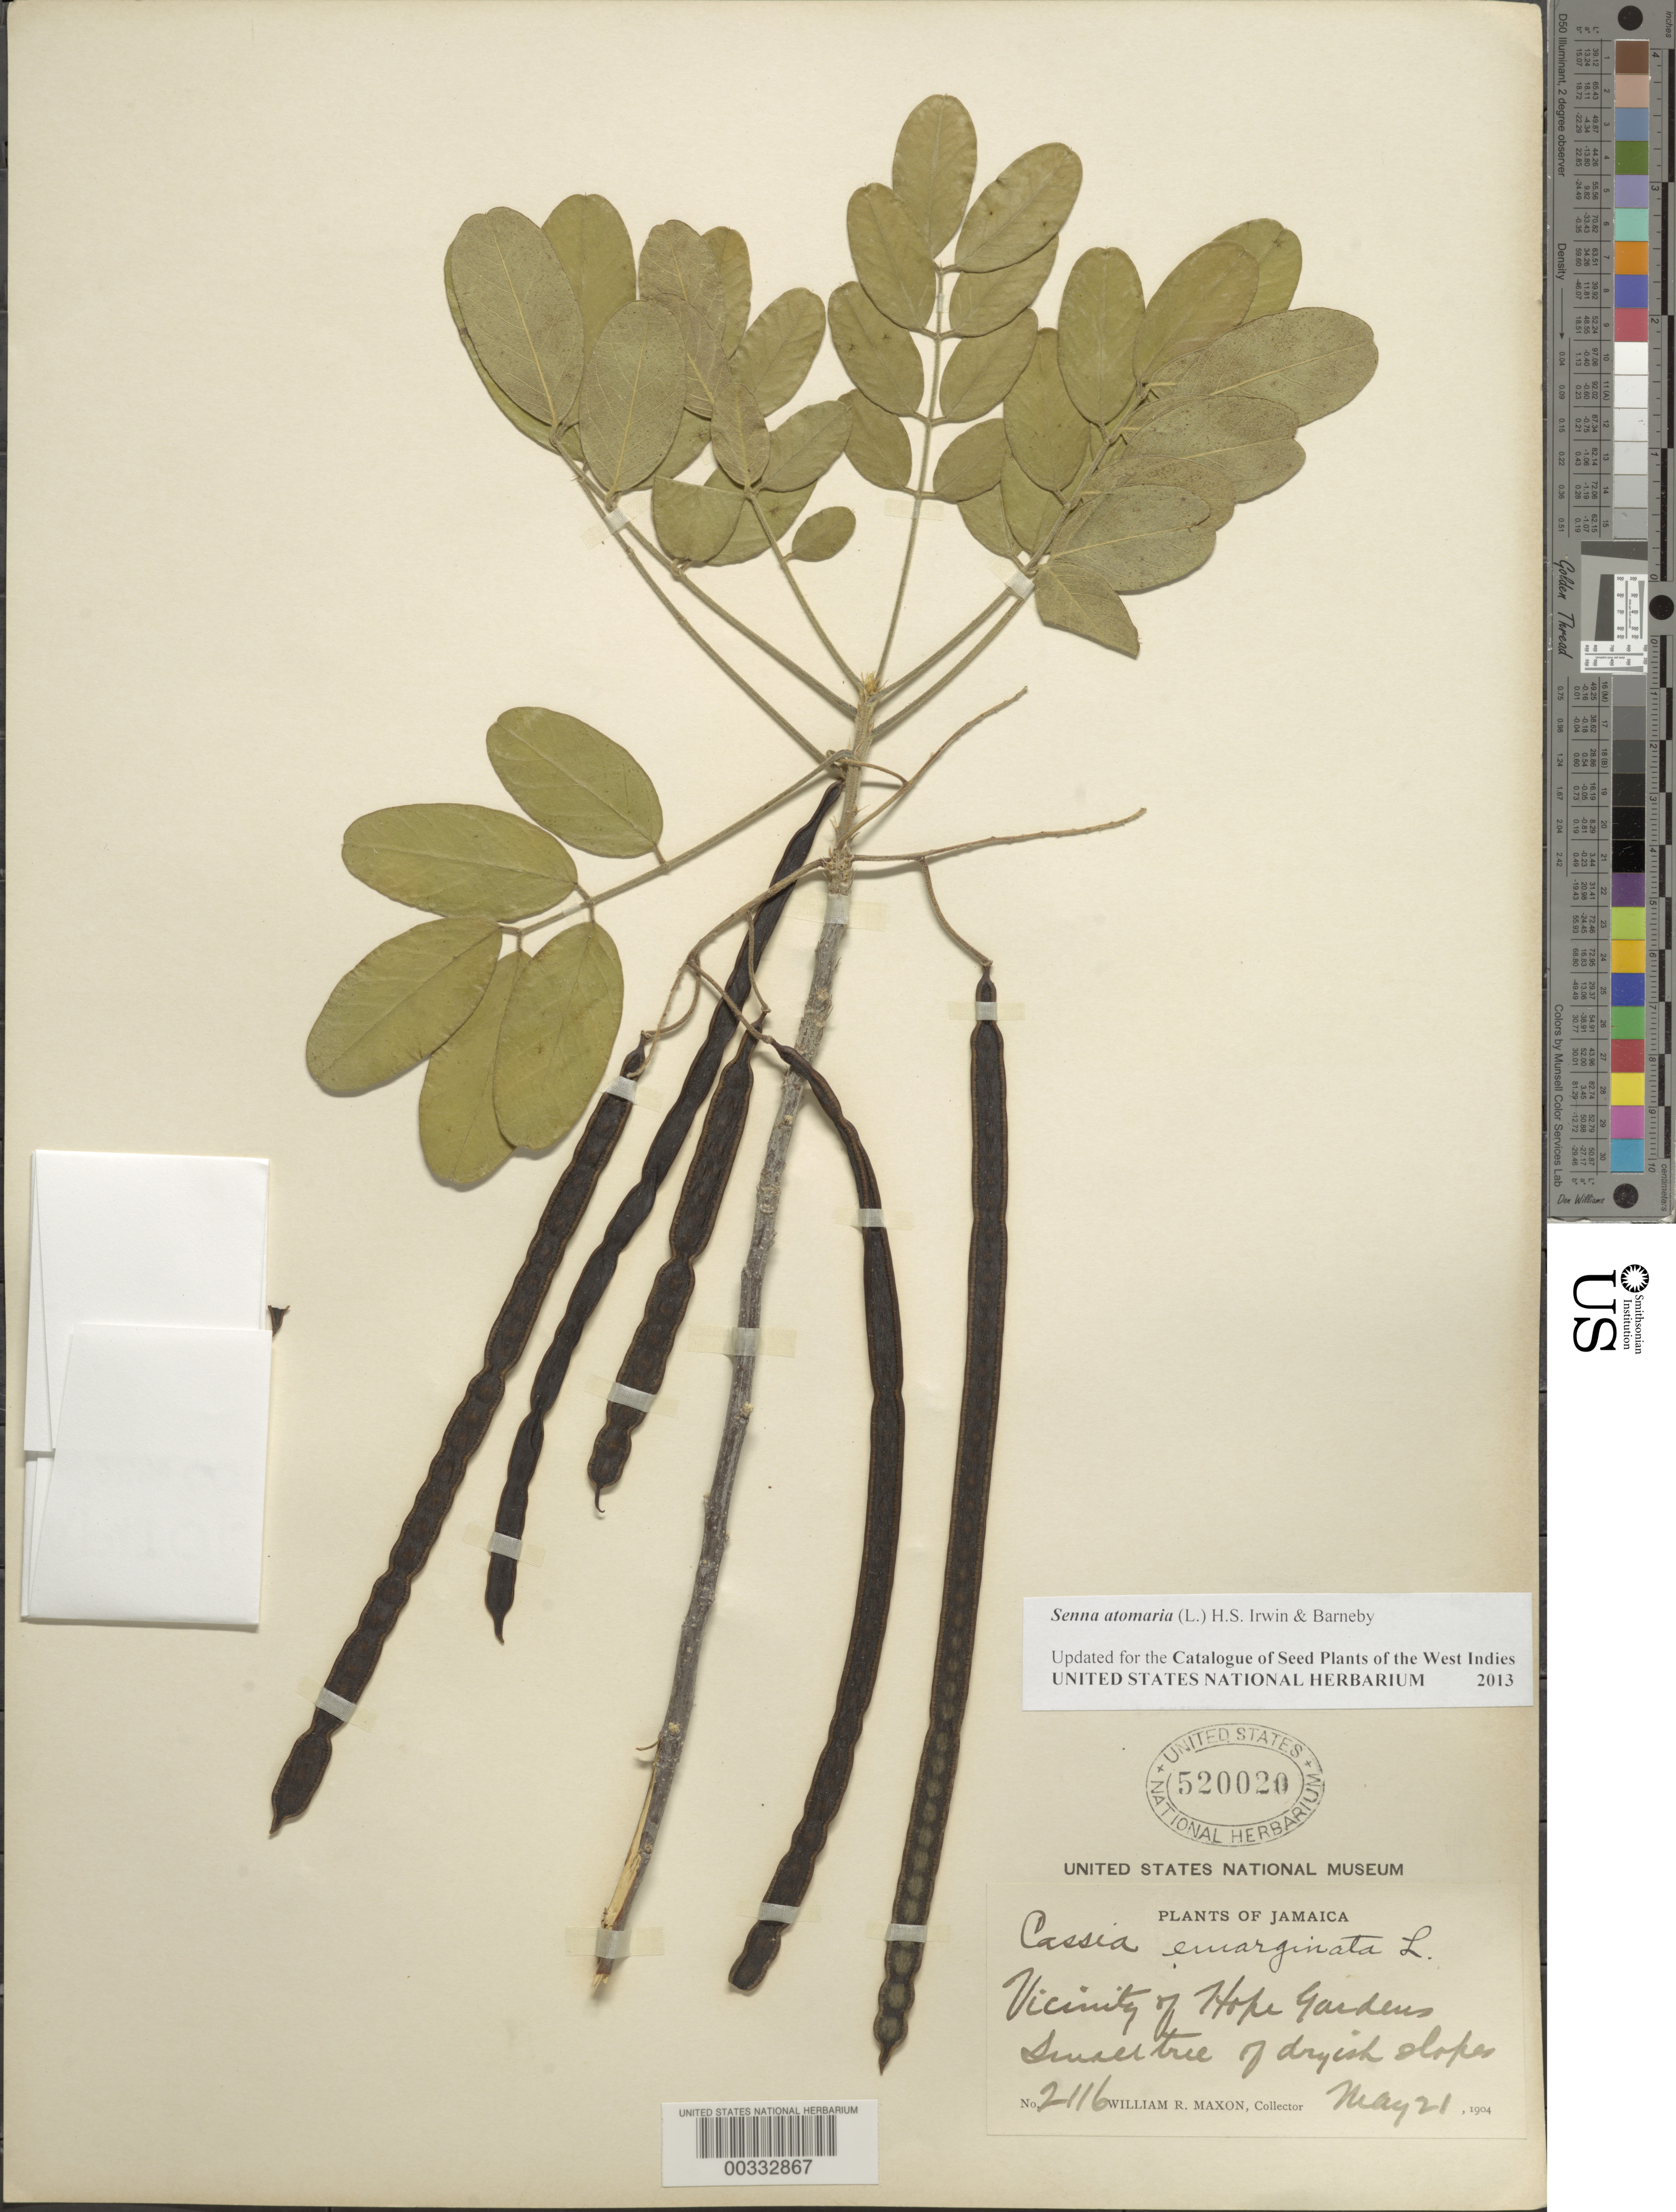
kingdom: Plantae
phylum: Tracheophyta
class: Magnoliopsida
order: Fabales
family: Fabaceae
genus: Senna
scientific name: Senna atomaria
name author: (L.) H.S. Irwin & Barneby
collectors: W. R. Maxon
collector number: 2116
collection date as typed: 21 Mar 1904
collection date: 1904-03-21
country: Jamaica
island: Greater Antilles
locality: Vicinity of hope gardens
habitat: Dryish slope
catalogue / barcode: US 520020